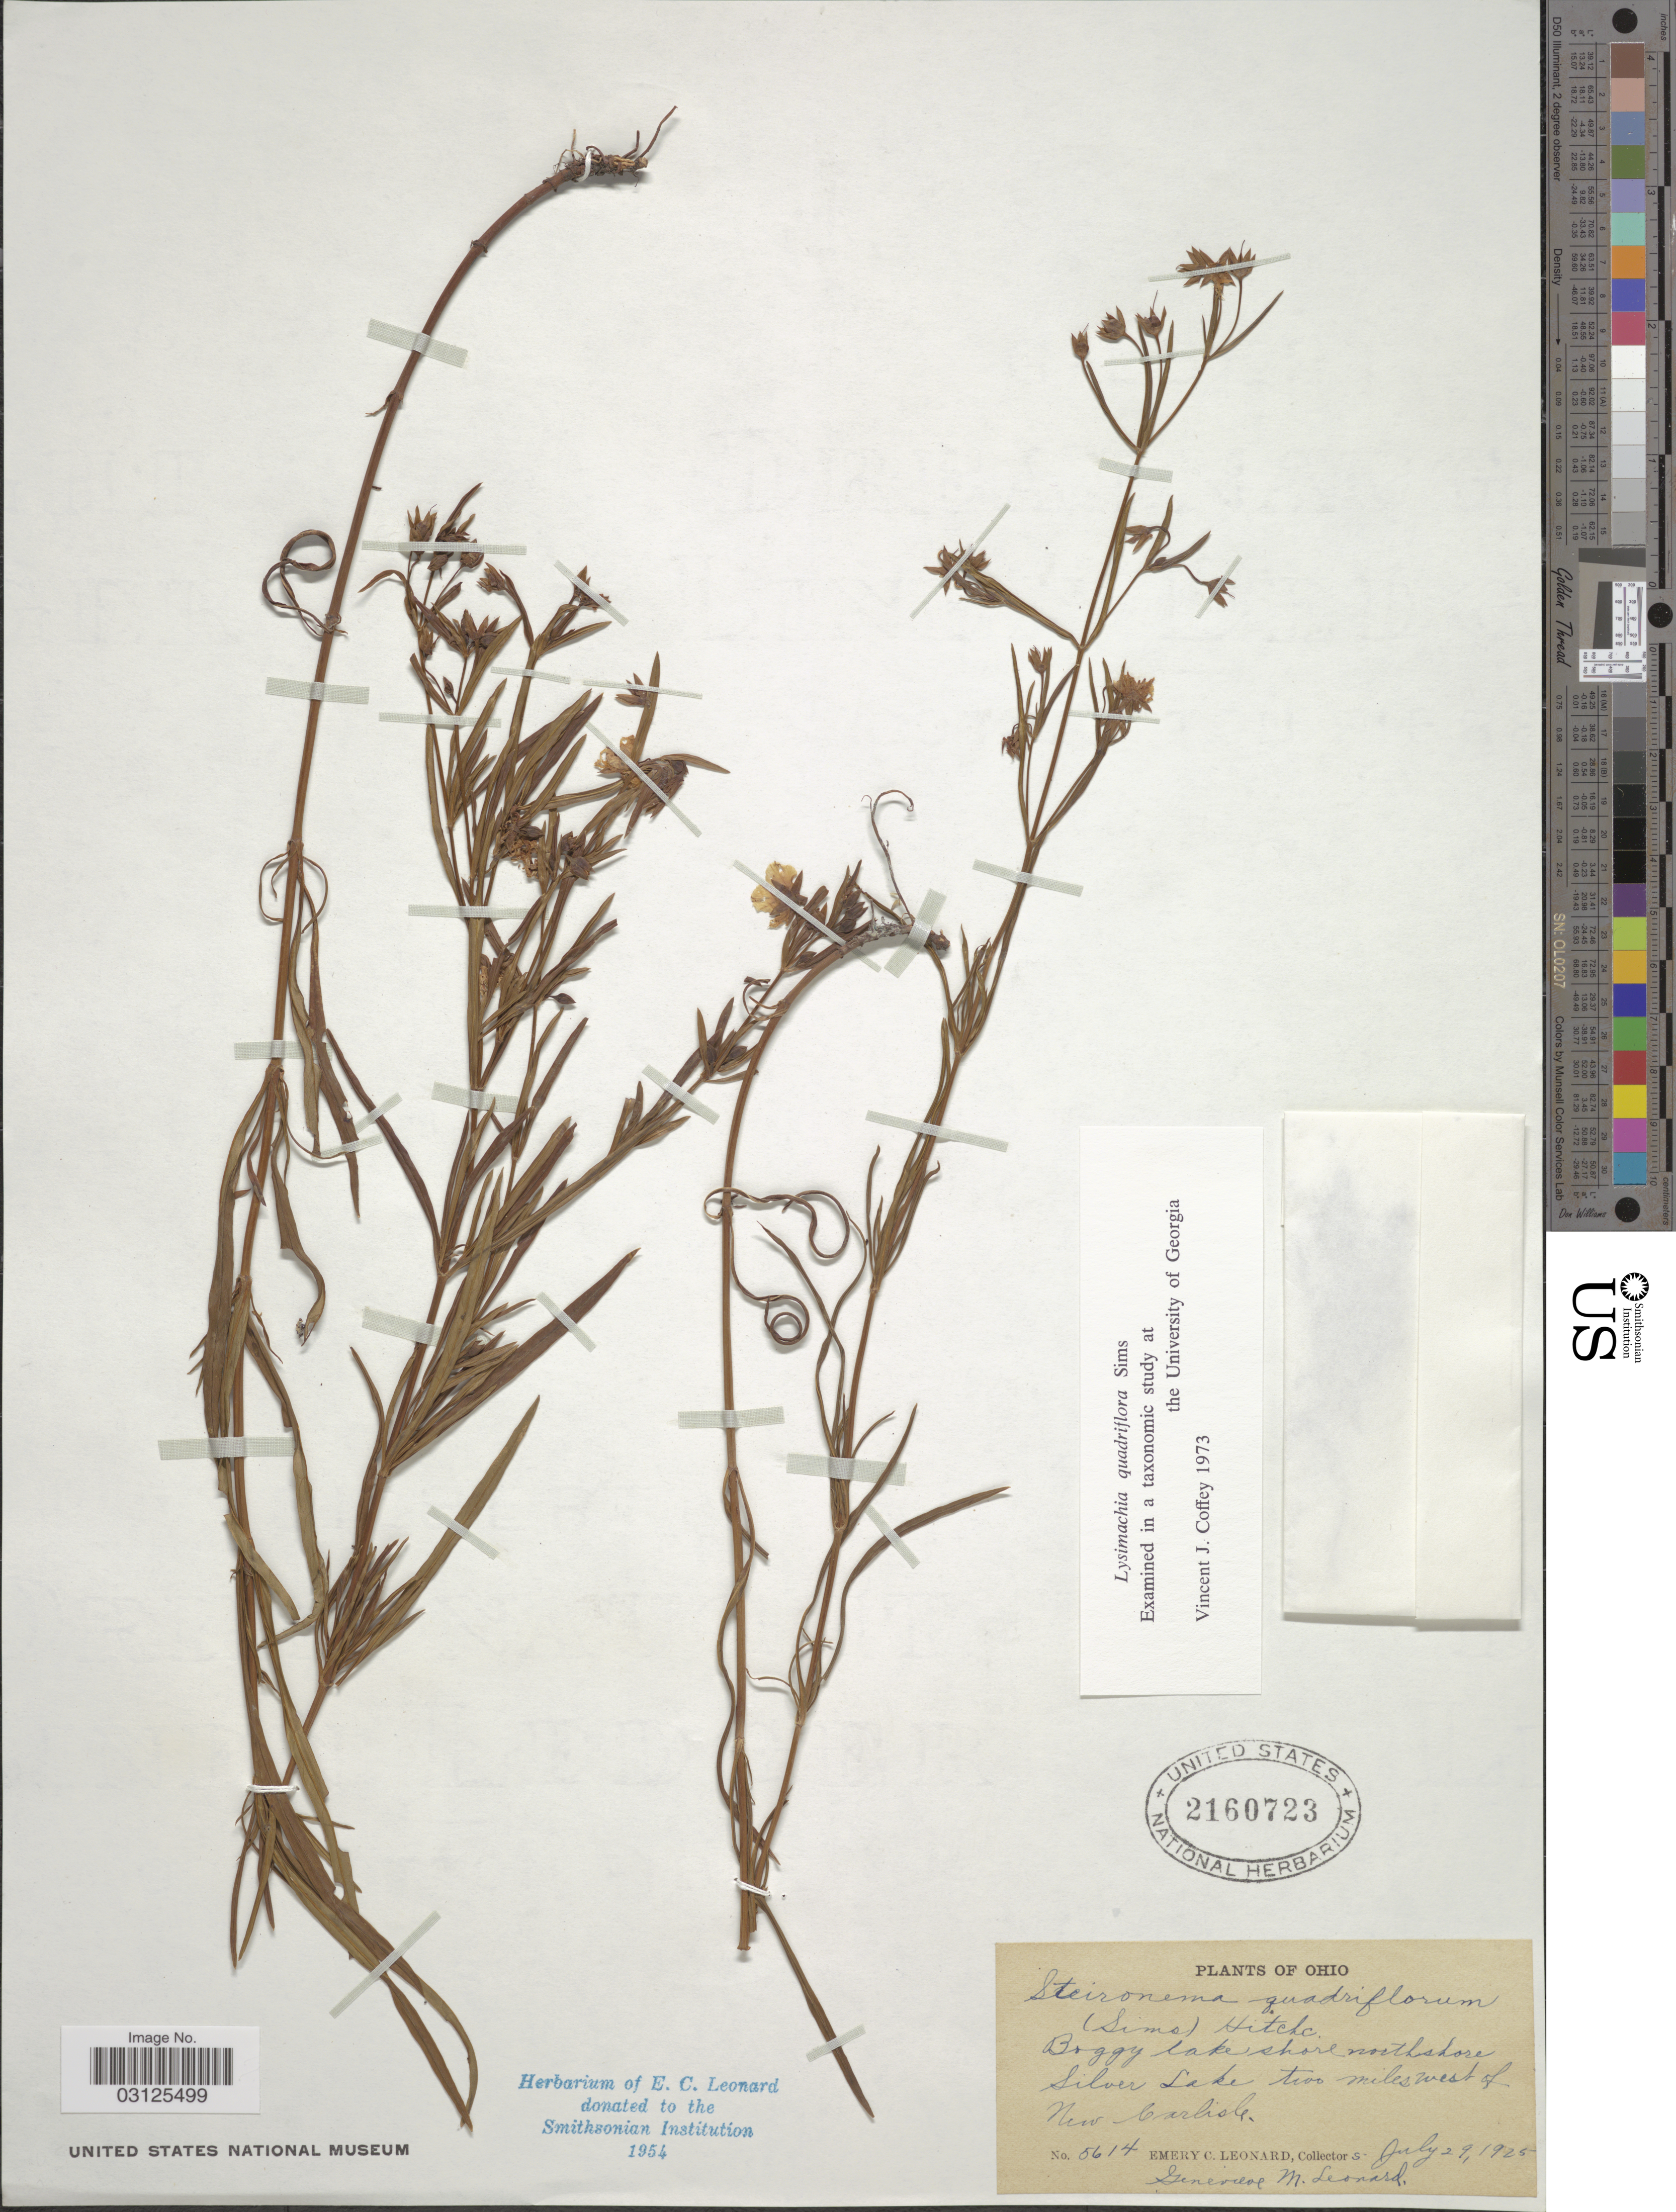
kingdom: Plantae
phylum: Tracheophyta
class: Magnoliopsida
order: Ericales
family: Primulaceae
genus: Steironema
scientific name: Steironema quadriflorum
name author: (Sims) Hitchc.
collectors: E. C. Leonard & G. M. Leonard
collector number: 5614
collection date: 1925-07-29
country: United States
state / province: Ohio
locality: Boggy lake shore northshore, Silver Lake two miles west of New Carlisle.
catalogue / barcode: US 2160723